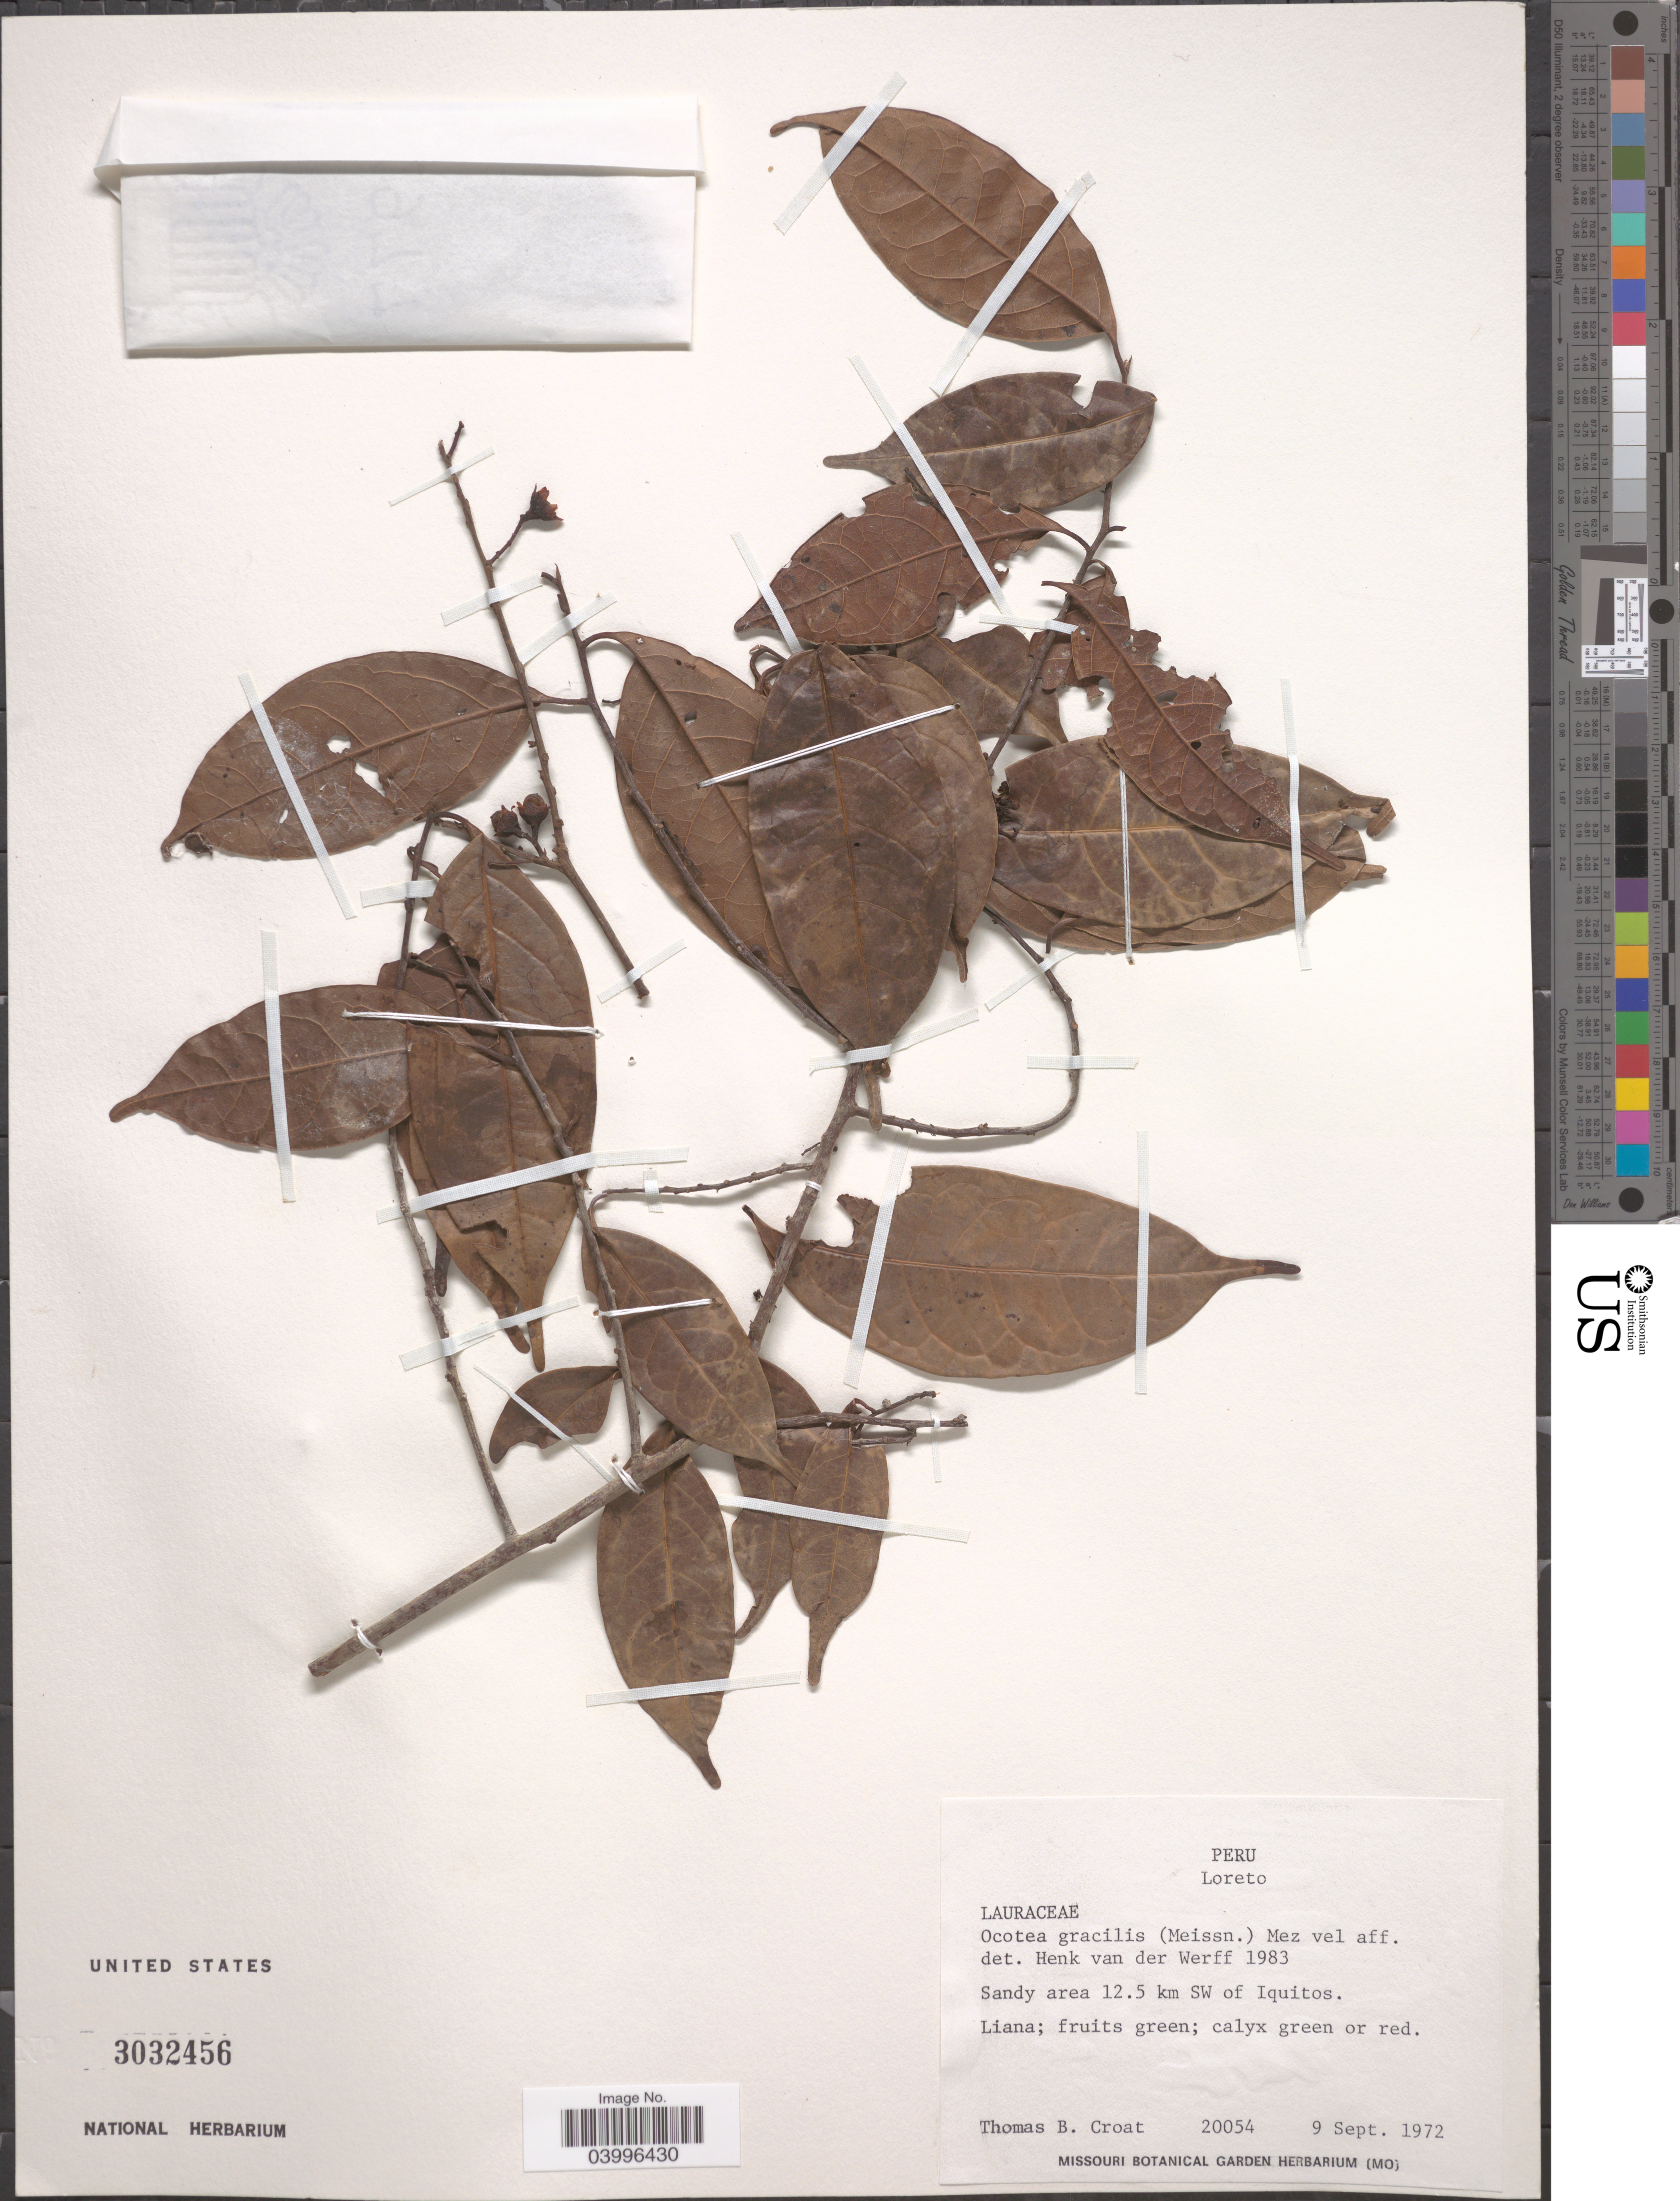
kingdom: Plantae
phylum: Tracheophyta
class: Magnoliopsida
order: Laurales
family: Lauraceae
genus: Ocotea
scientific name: Ocotea gracilis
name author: (Meisn.) Mez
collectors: T. B. Croat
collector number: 20054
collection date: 1972-09-09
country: Peru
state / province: Loreto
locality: Sandy area 12.5 km SW of Iquitos.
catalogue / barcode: US 3032456